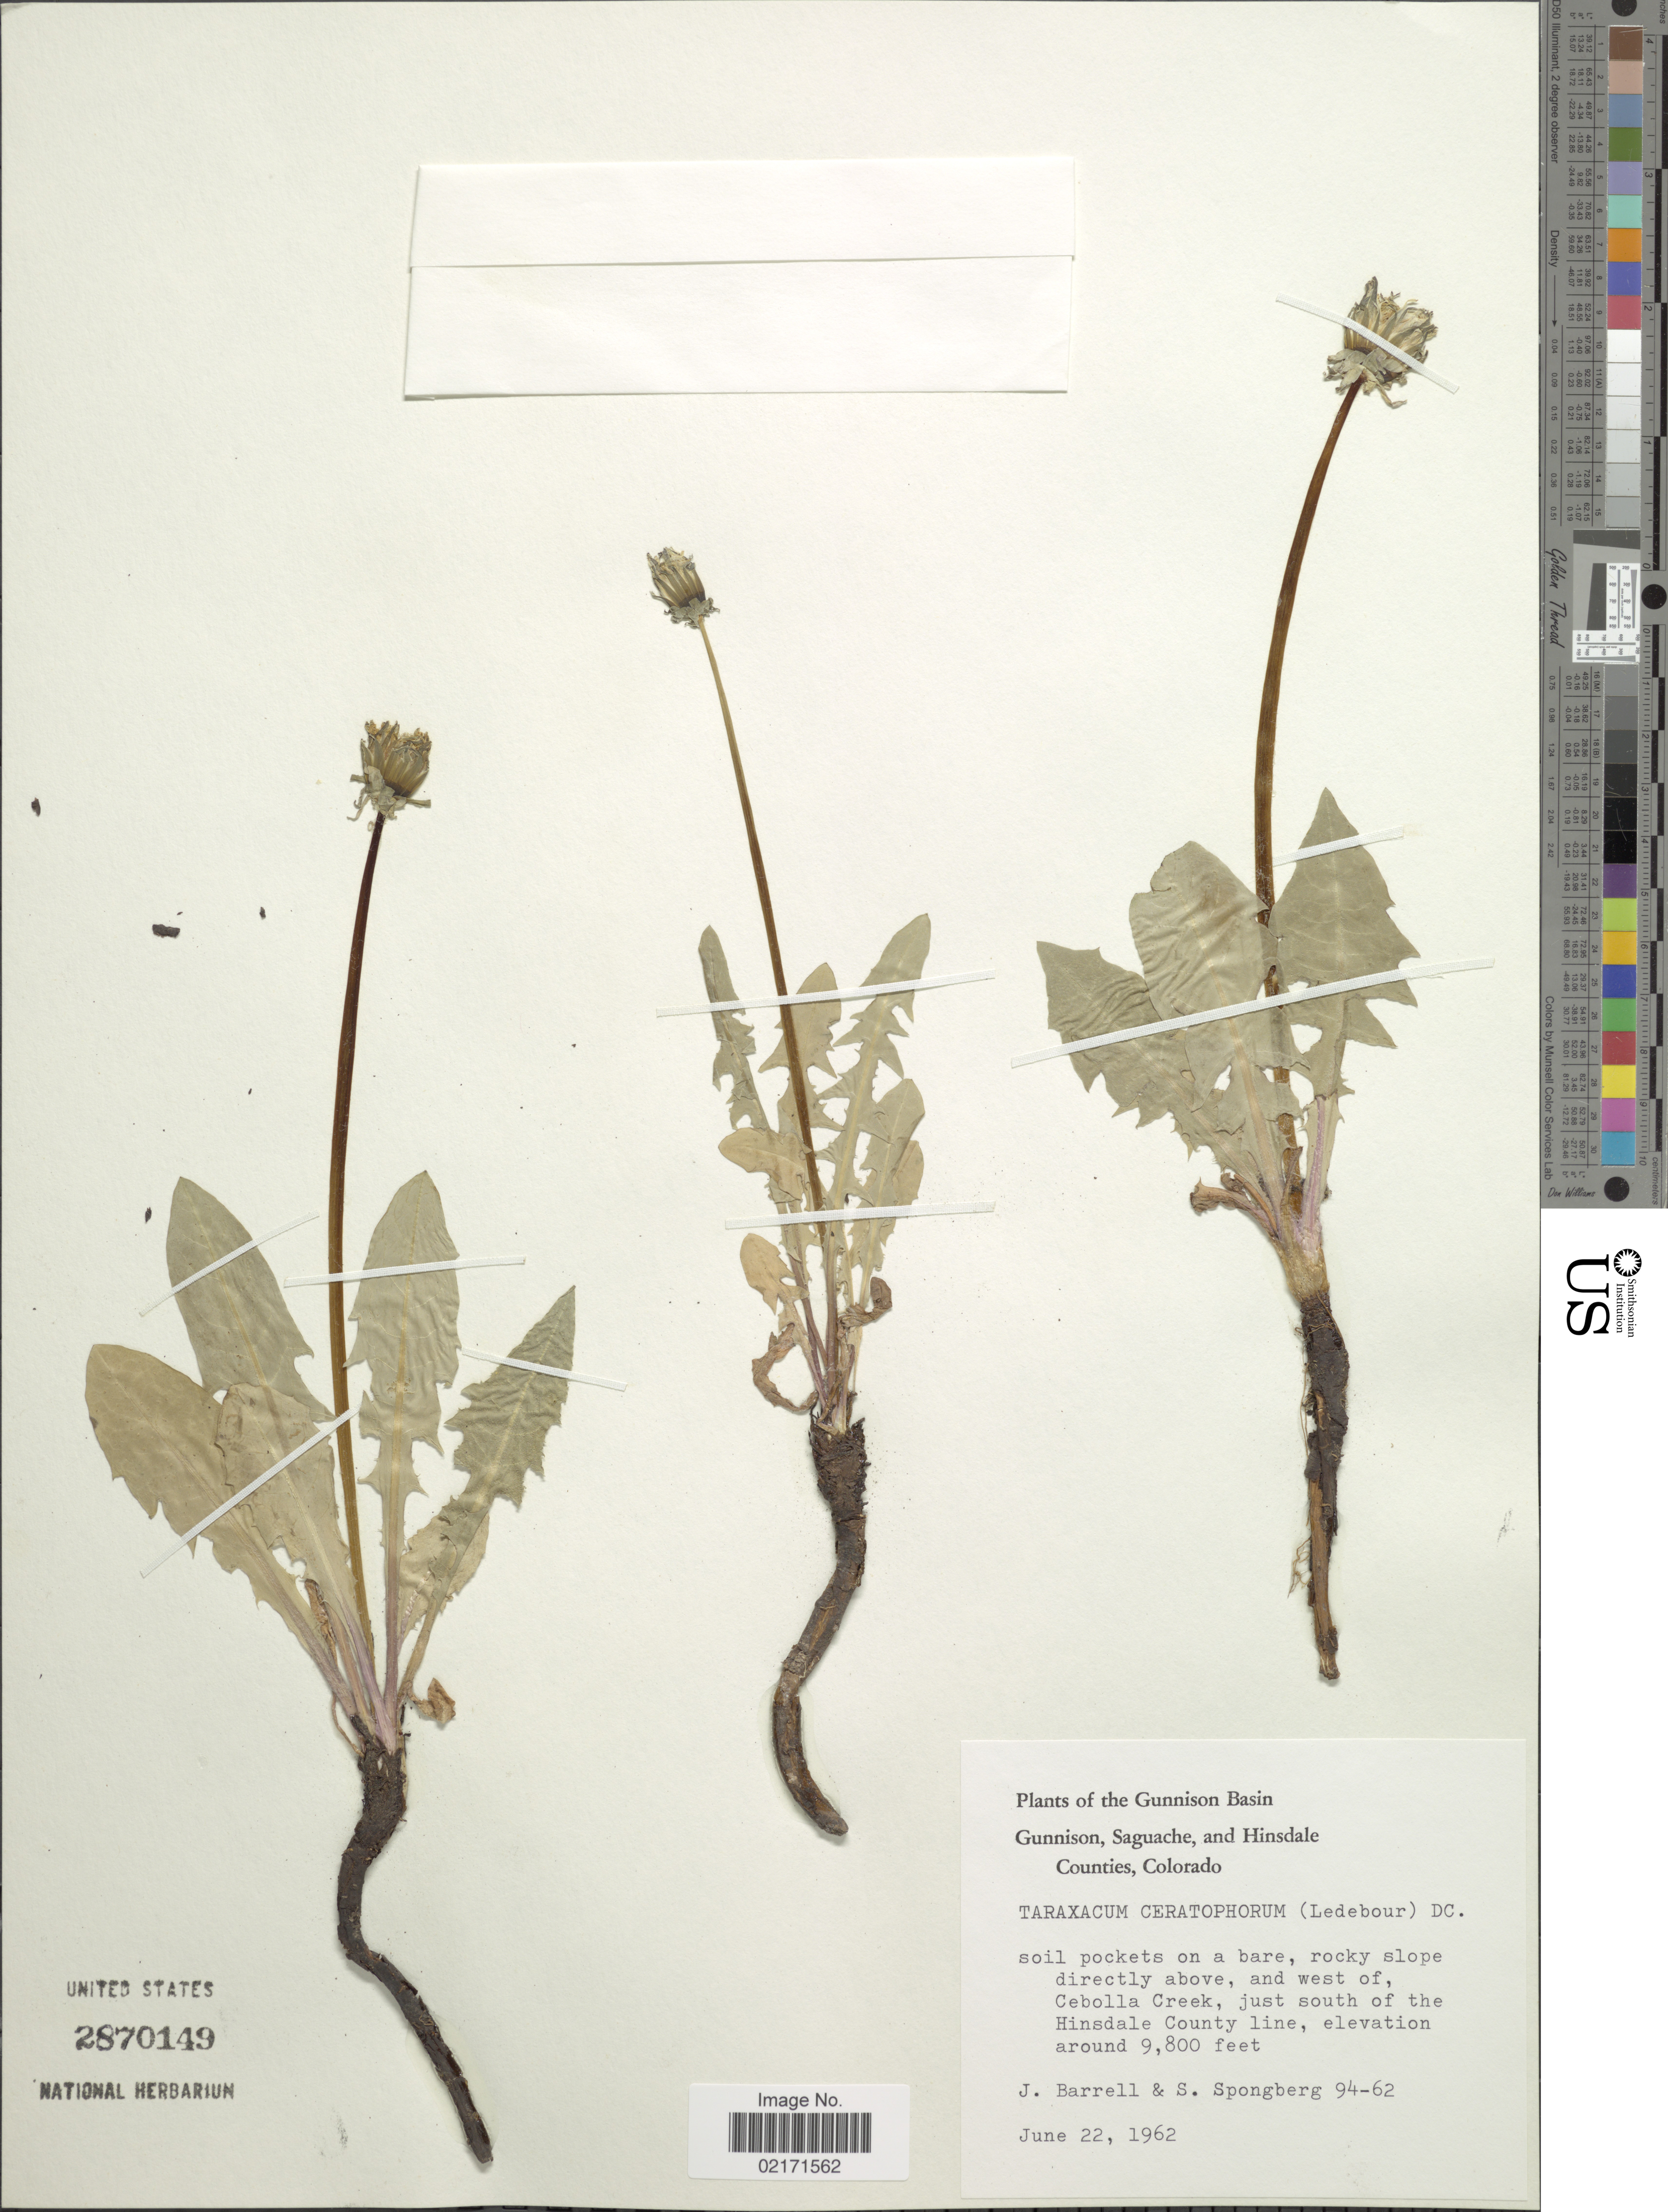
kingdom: Plantae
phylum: Tracheophyta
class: Magnoliopsida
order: Asterales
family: Asteraceae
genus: Taraxacum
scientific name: Taraxacum ceratophorum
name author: (Ledeb.) DC.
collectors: J. Barrell & S. A.Spongberg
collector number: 94-62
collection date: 1962-06-22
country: United States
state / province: Colorado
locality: Gunnison Basin, Gunnison, Saguache, and Hinsdale Counties, rocky slope directly above, and west of, Cebolla Creek, just south of the Hinsdale County line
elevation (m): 2987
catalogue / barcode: US 2870149